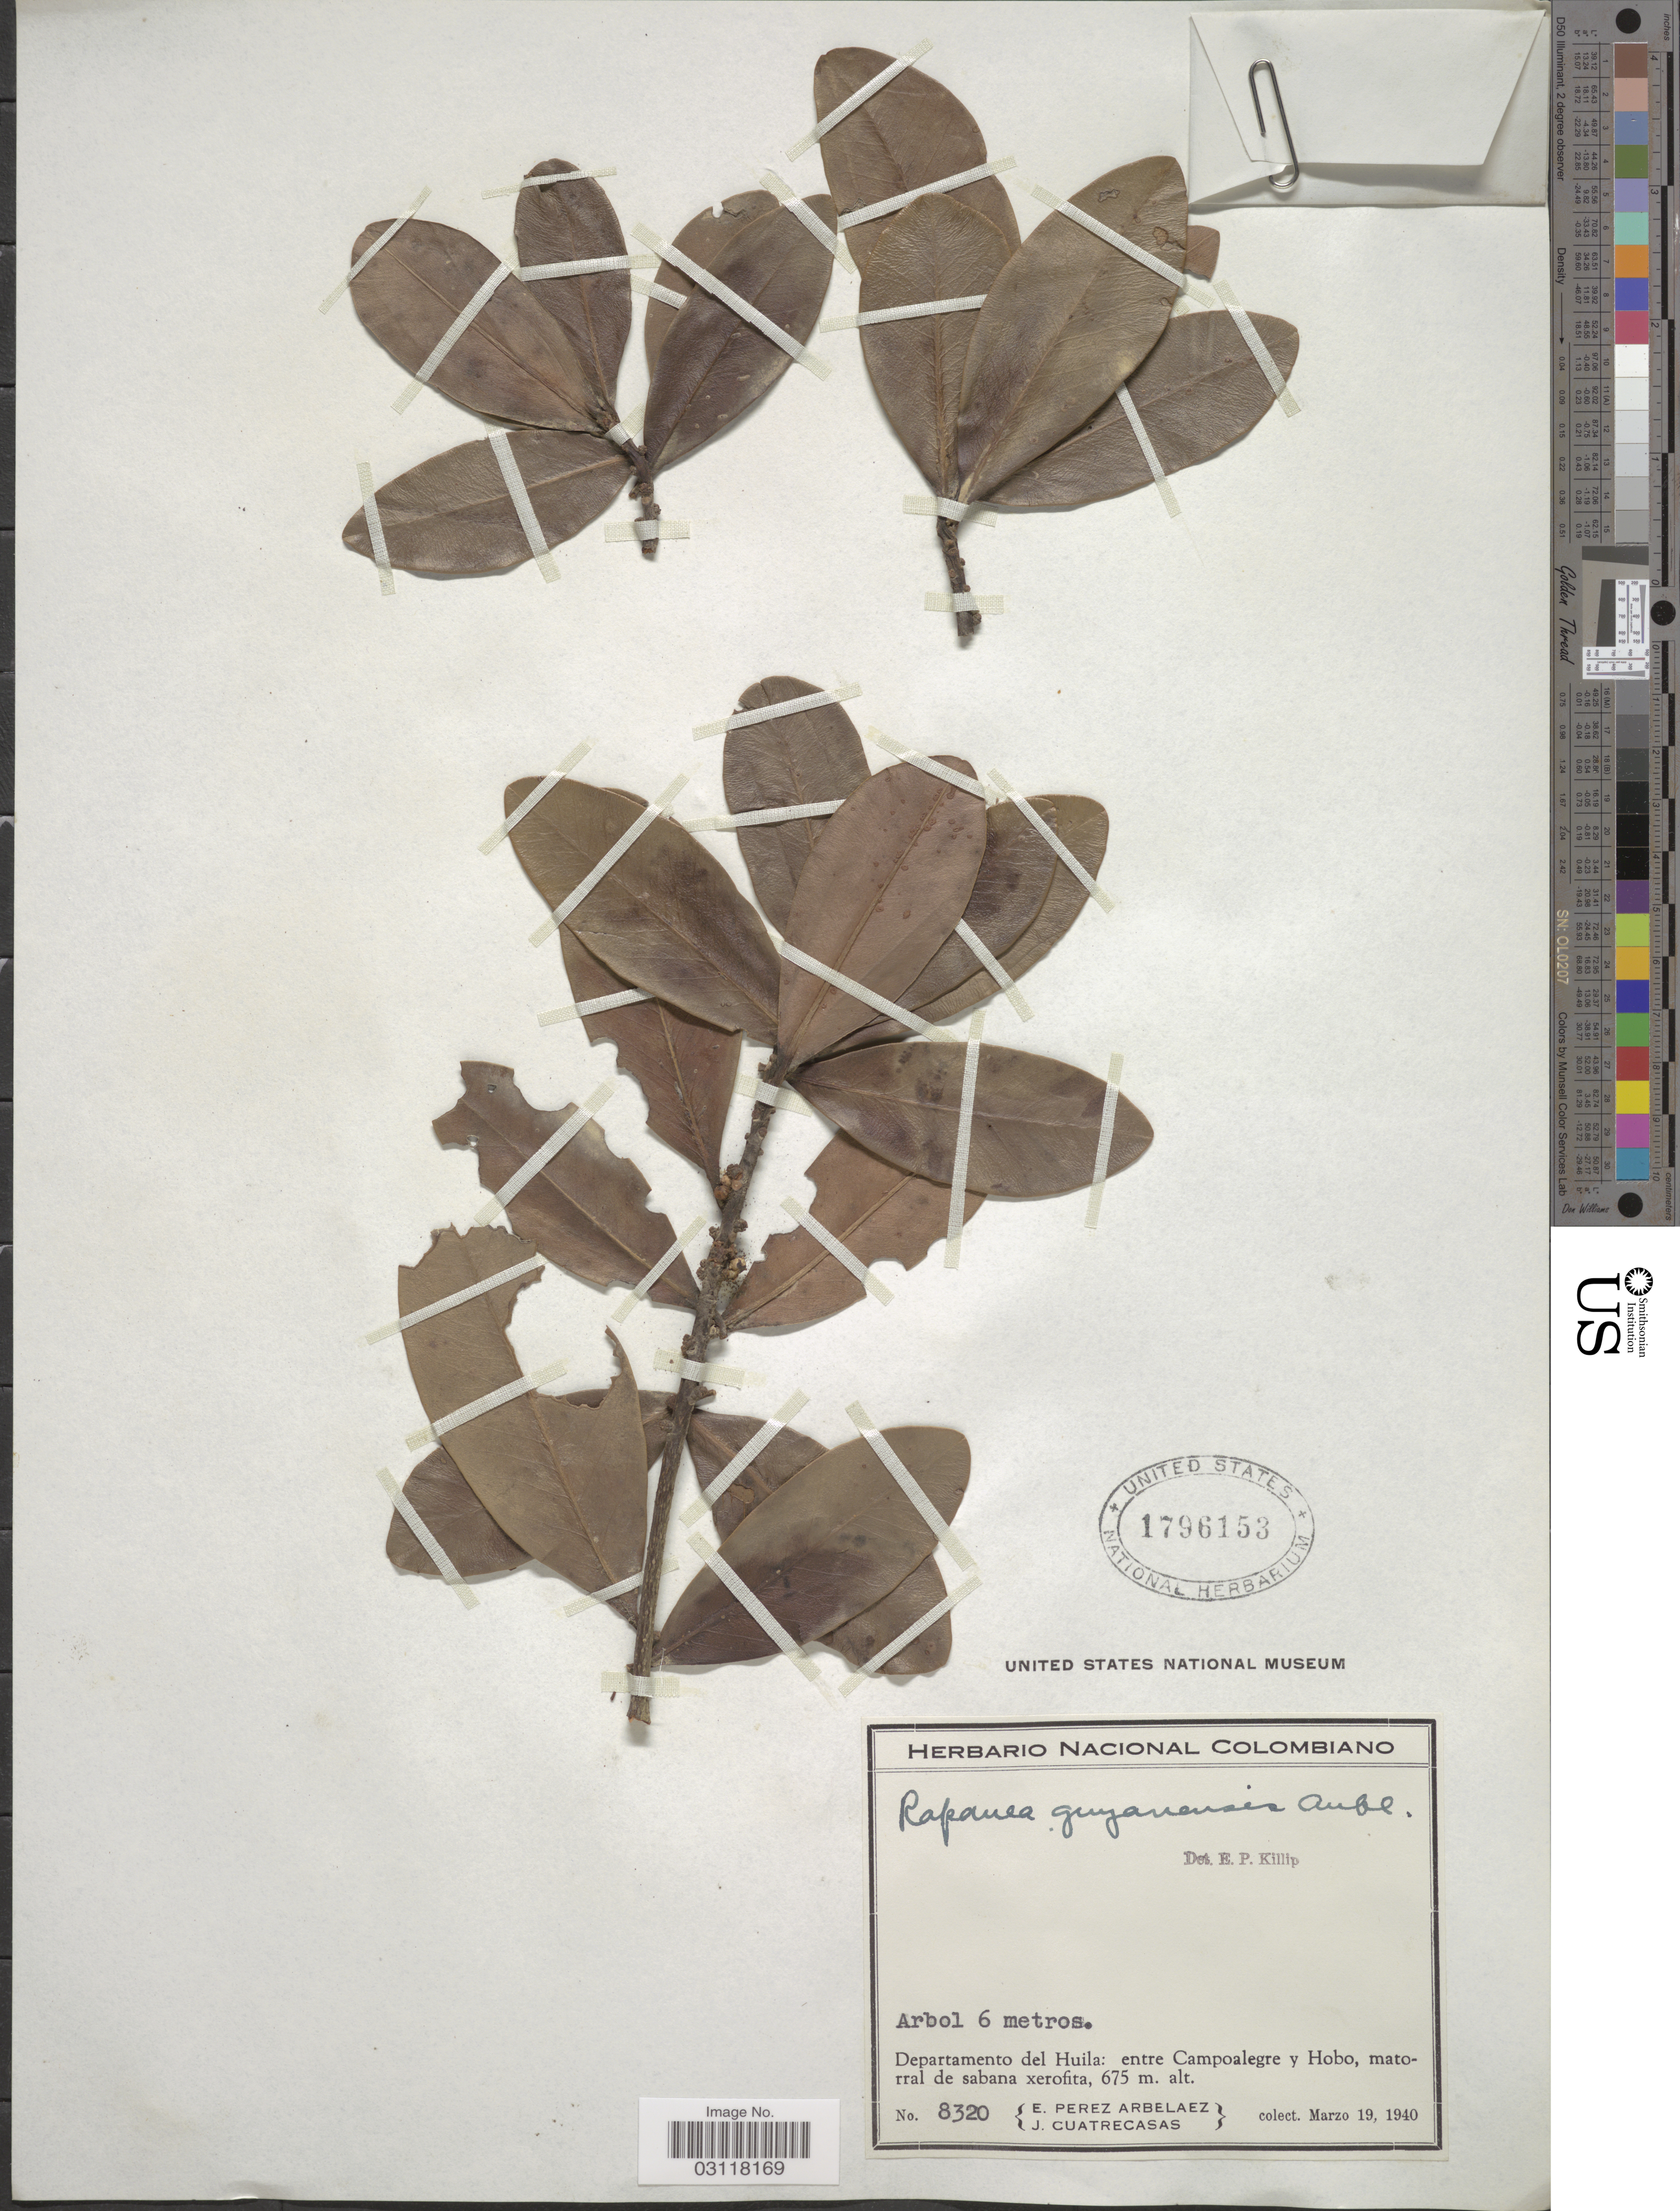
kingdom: Plantae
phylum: Tracheophyta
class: Magnoliopsida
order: Ericales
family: Primulaceae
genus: Rapanea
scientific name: Rapanea guianensis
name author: Aubl.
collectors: E. Pérez Arbeláez & J. Cuatrecasas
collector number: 8320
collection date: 1940-03-19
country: Colombia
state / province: Huila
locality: Departamento del Huila: entre Campoalegre y Hobo, matorral de sabana xerofita.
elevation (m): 675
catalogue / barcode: US 1796153